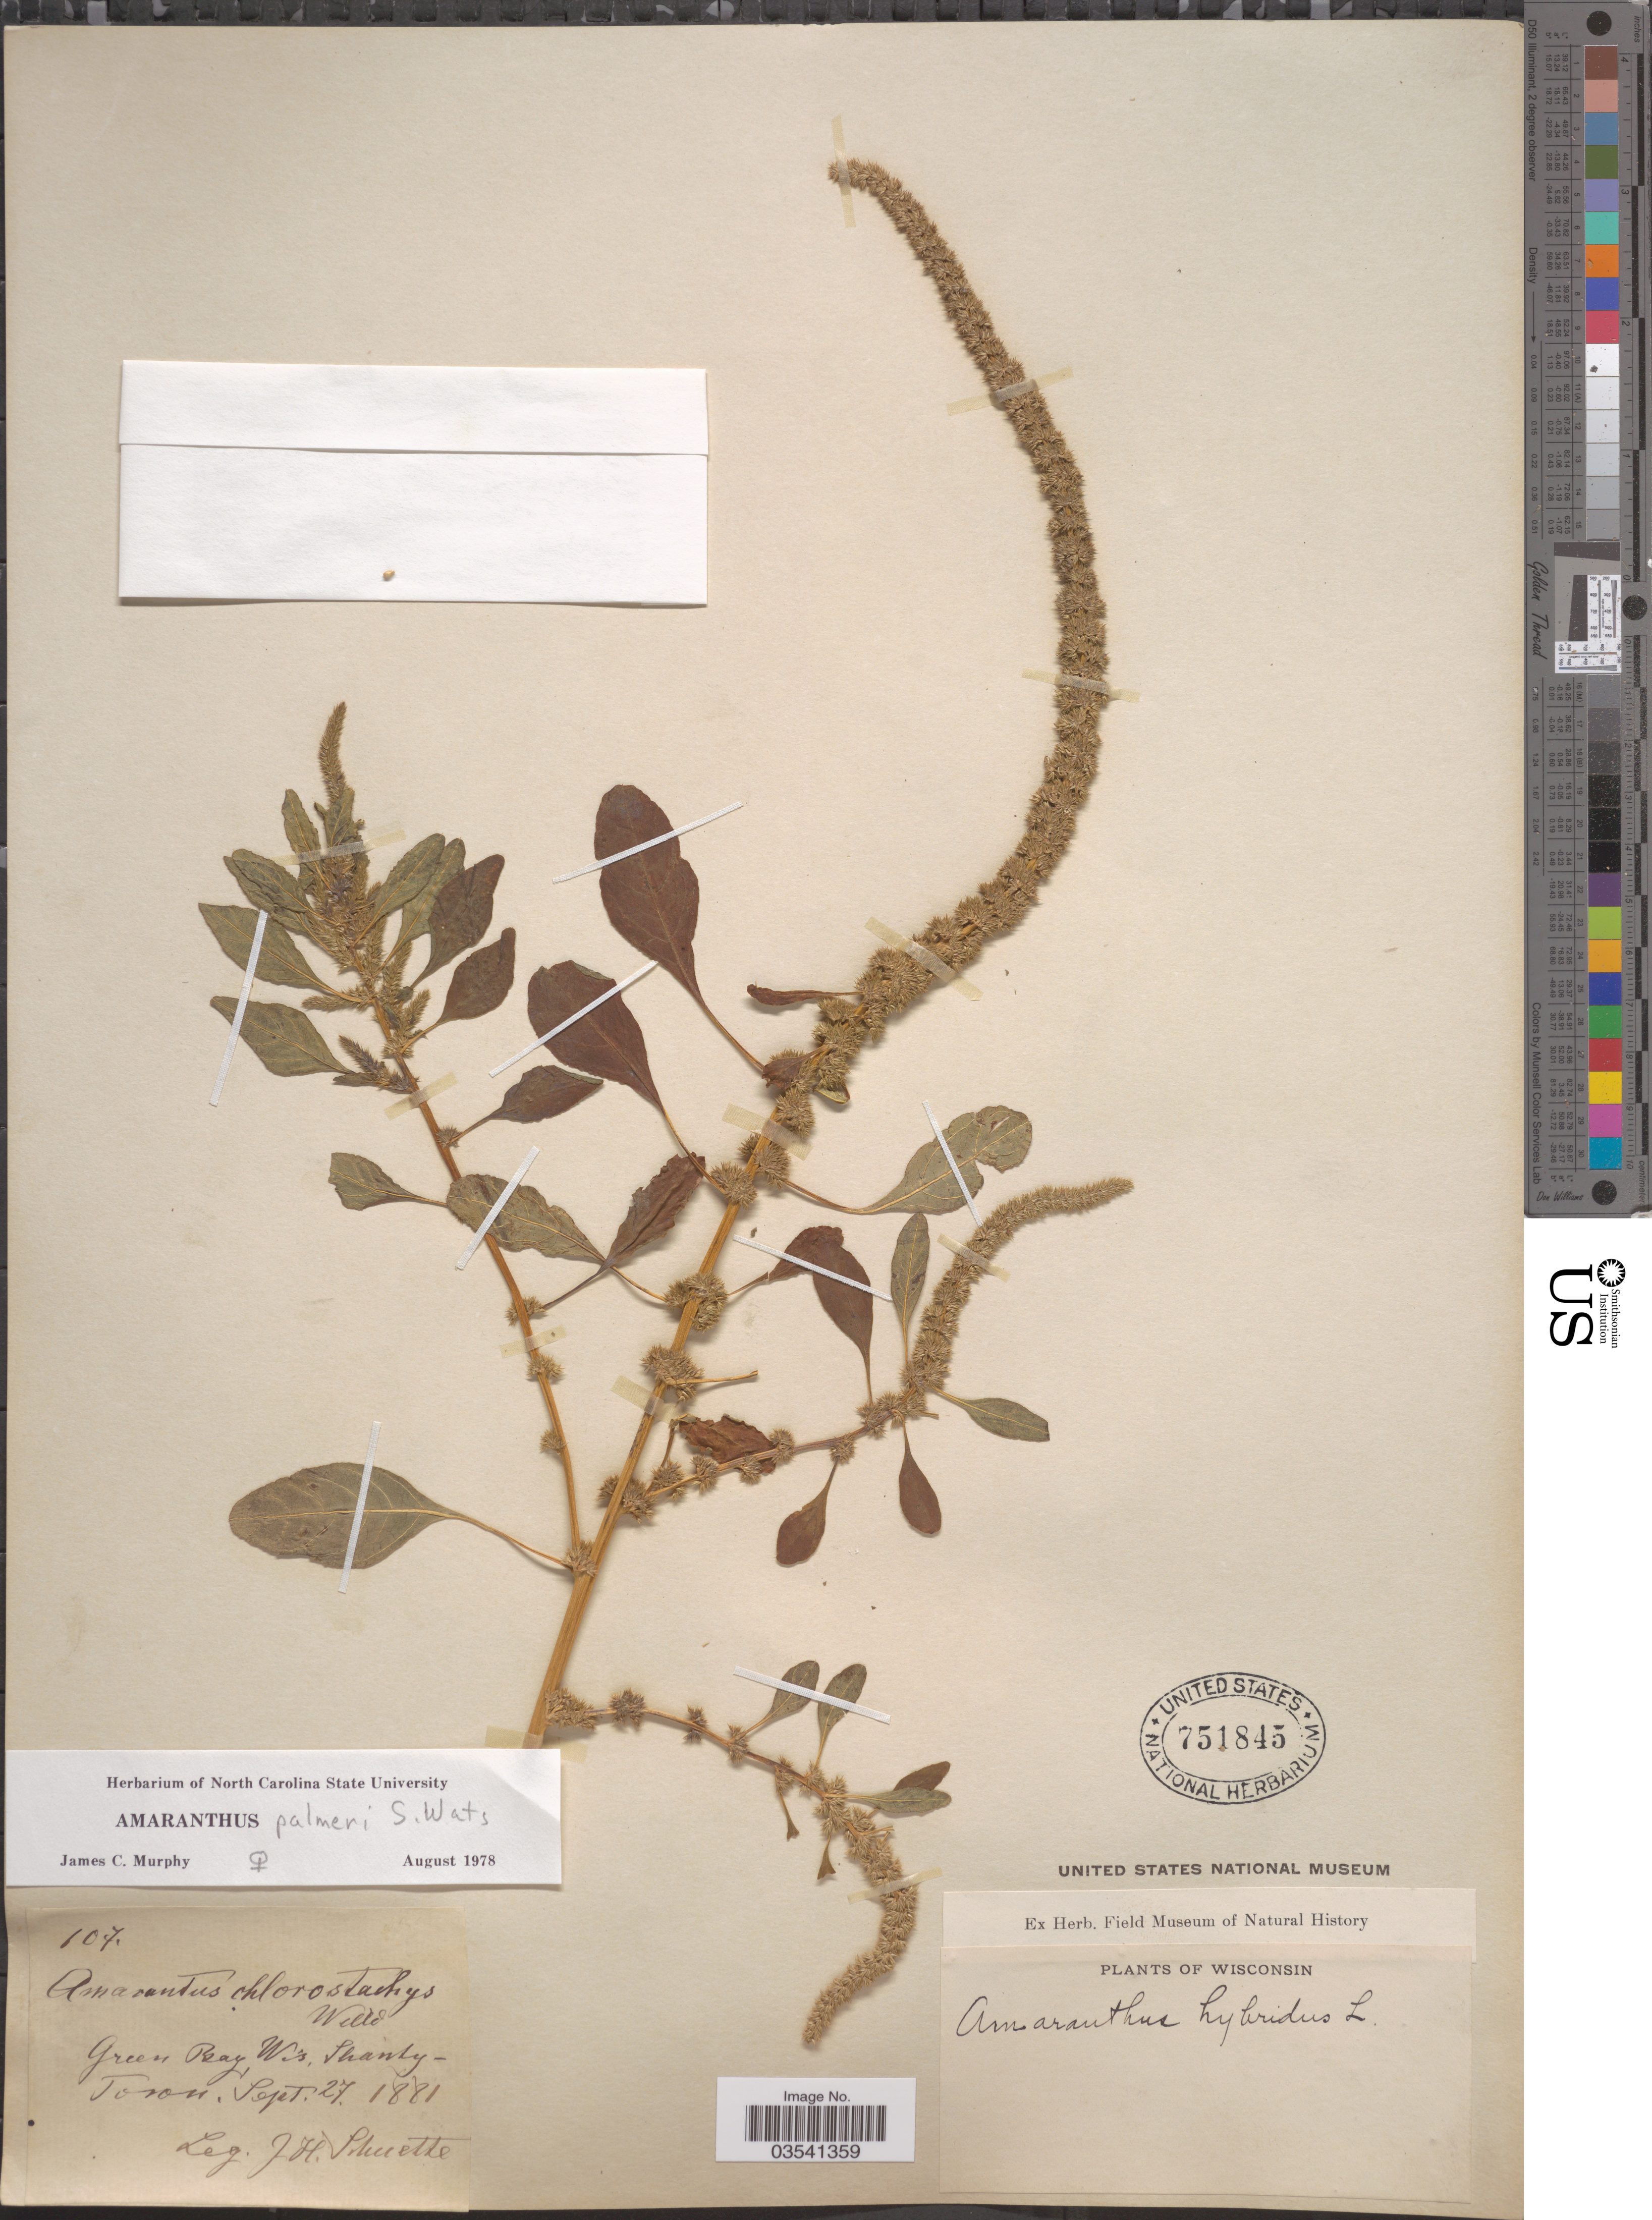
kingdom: Plantae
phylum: Tracheophyta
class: Magnoliopsida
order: Caryophyllales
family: Amaranthaceae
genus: Amaranthus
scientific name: Amaranthus palmeri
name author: S. Watson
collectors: J. H. Schuette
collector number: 107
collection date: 1881-09-27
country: United States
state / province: Wisconsin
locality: Green Bay.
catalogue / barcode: US 751845